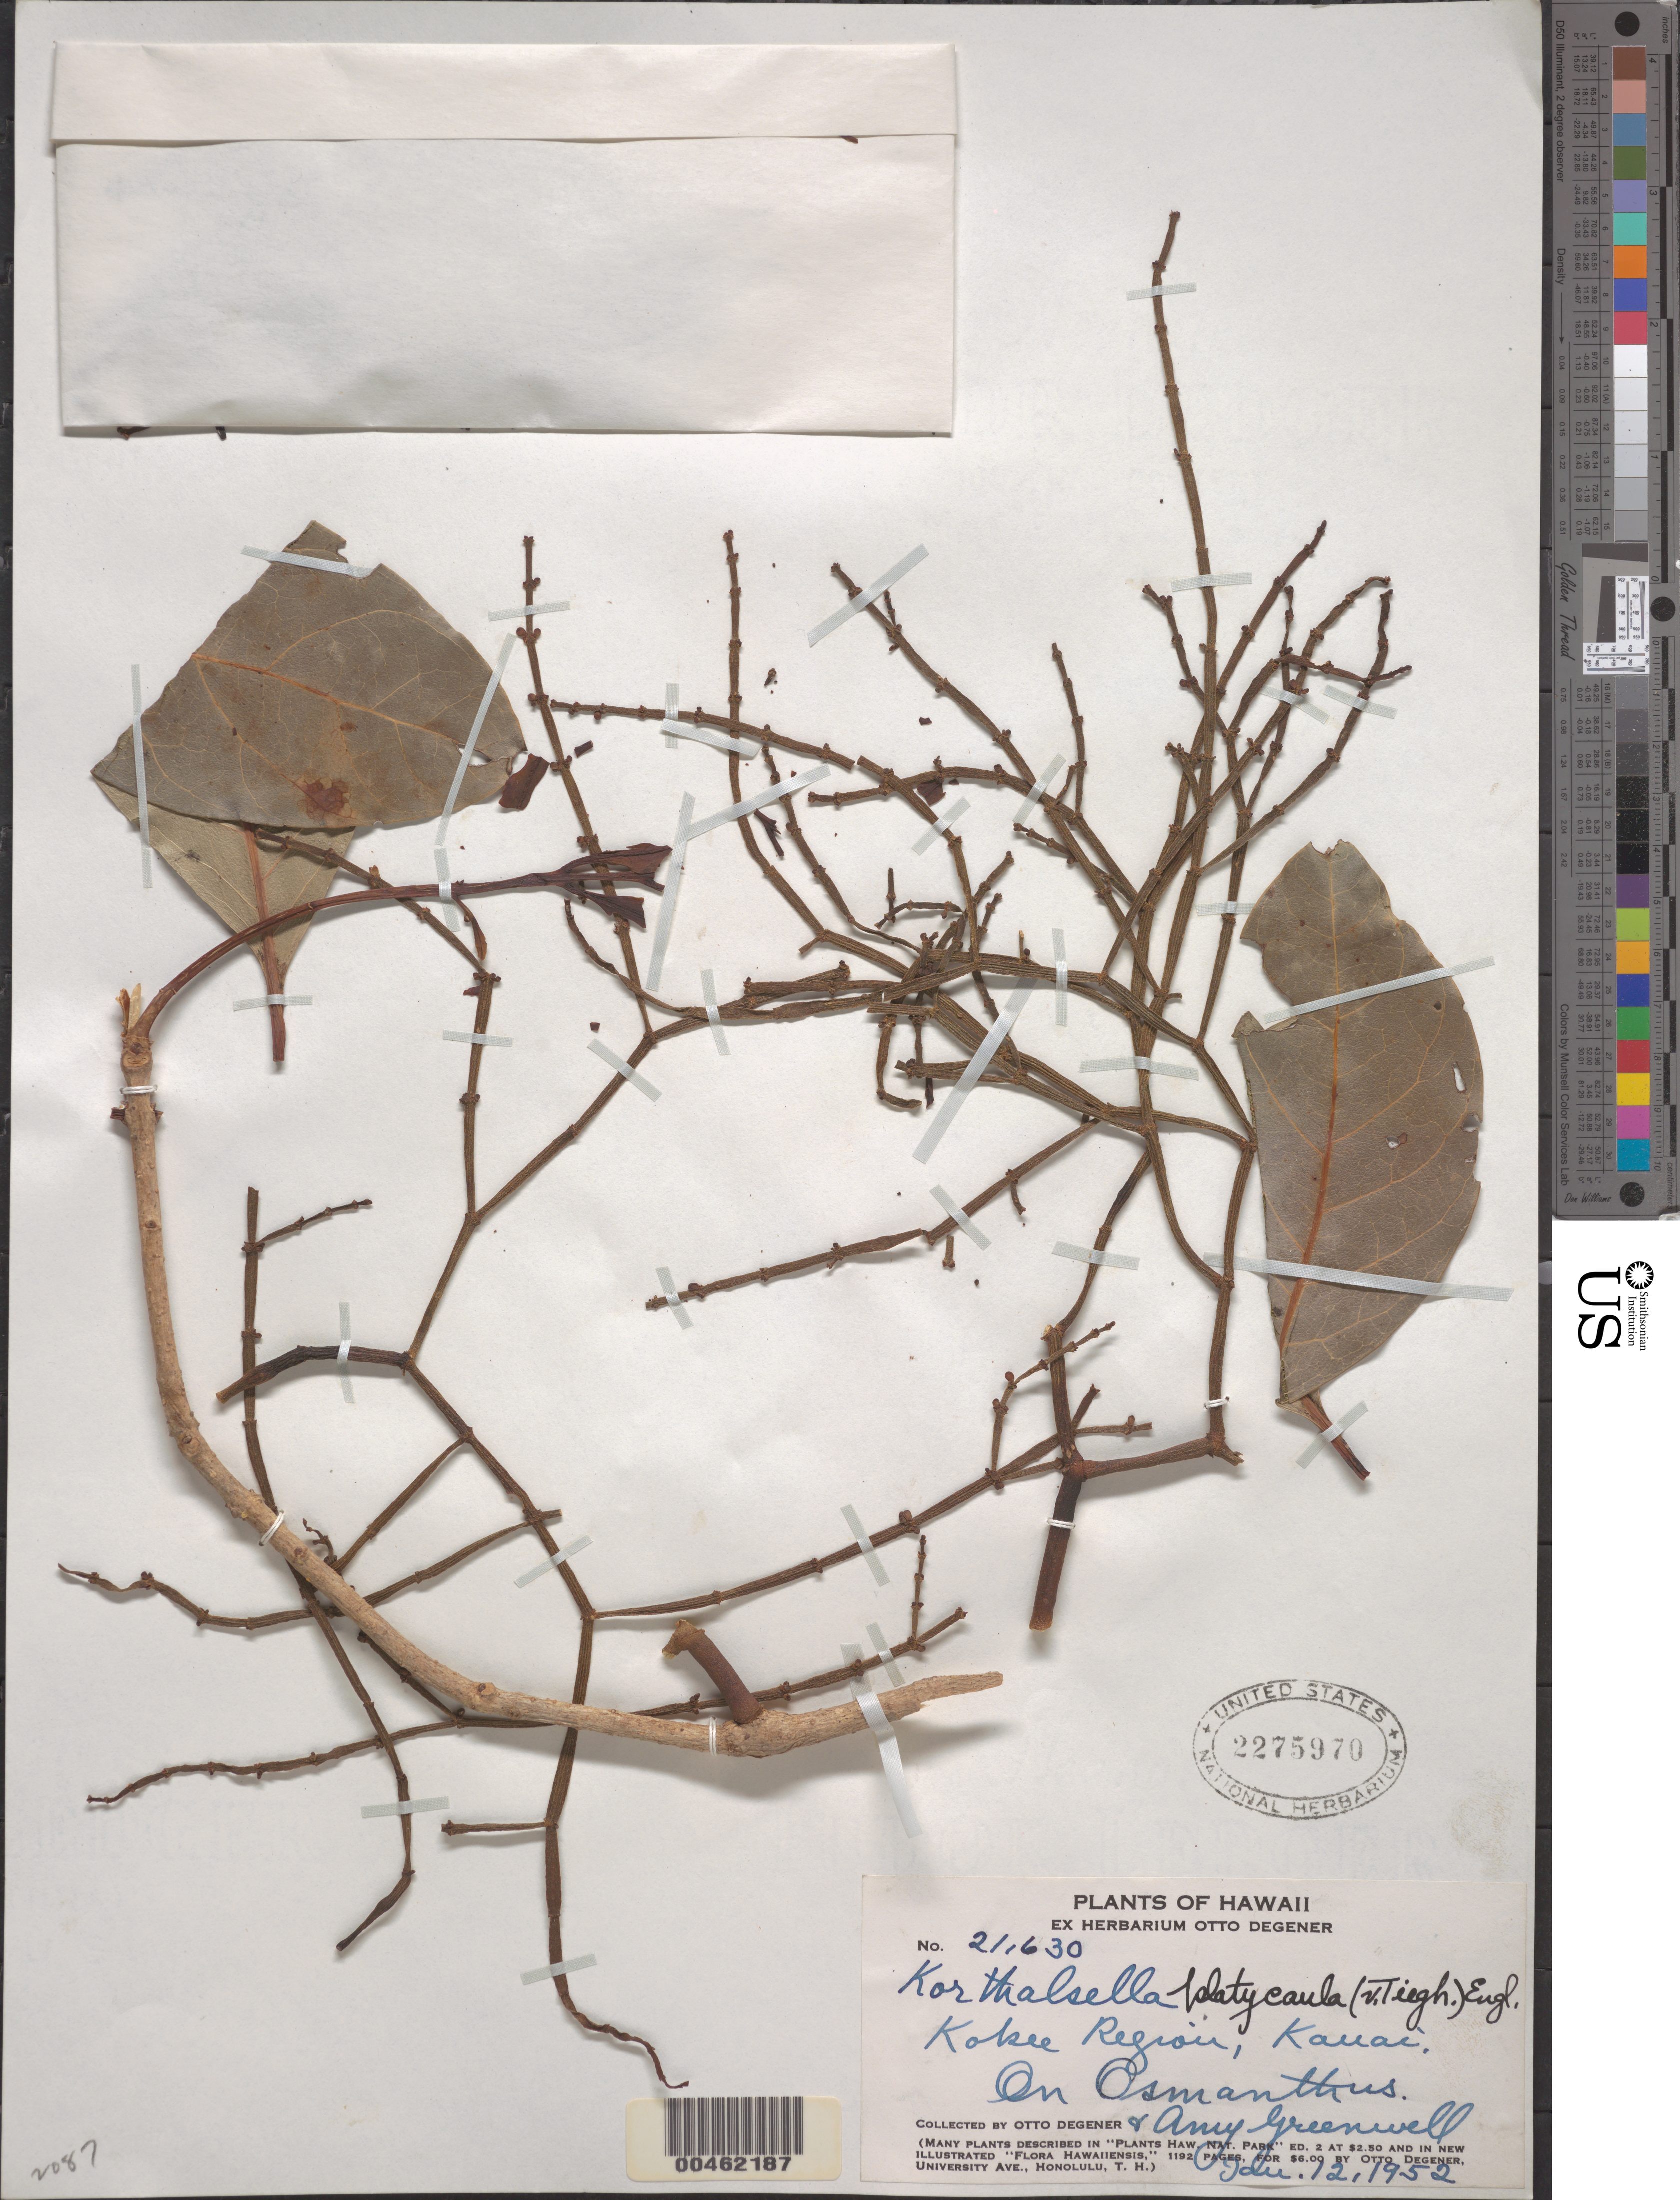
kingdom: Plantae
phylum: Tracheophyta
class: Magnoliopsida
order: Santalales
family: Viscaceae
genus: Korthalsella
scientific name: Korthalsella platycaula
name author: (Tiegh.) Engl.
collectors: O. Degener & A. B. Greenwell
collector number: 21630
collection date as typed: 12 Jan 1952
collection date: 1952-01-12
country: United States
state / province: Hawaii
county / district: Kauai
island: Kaua'i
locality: Kokee Region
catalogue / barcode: US 2275970